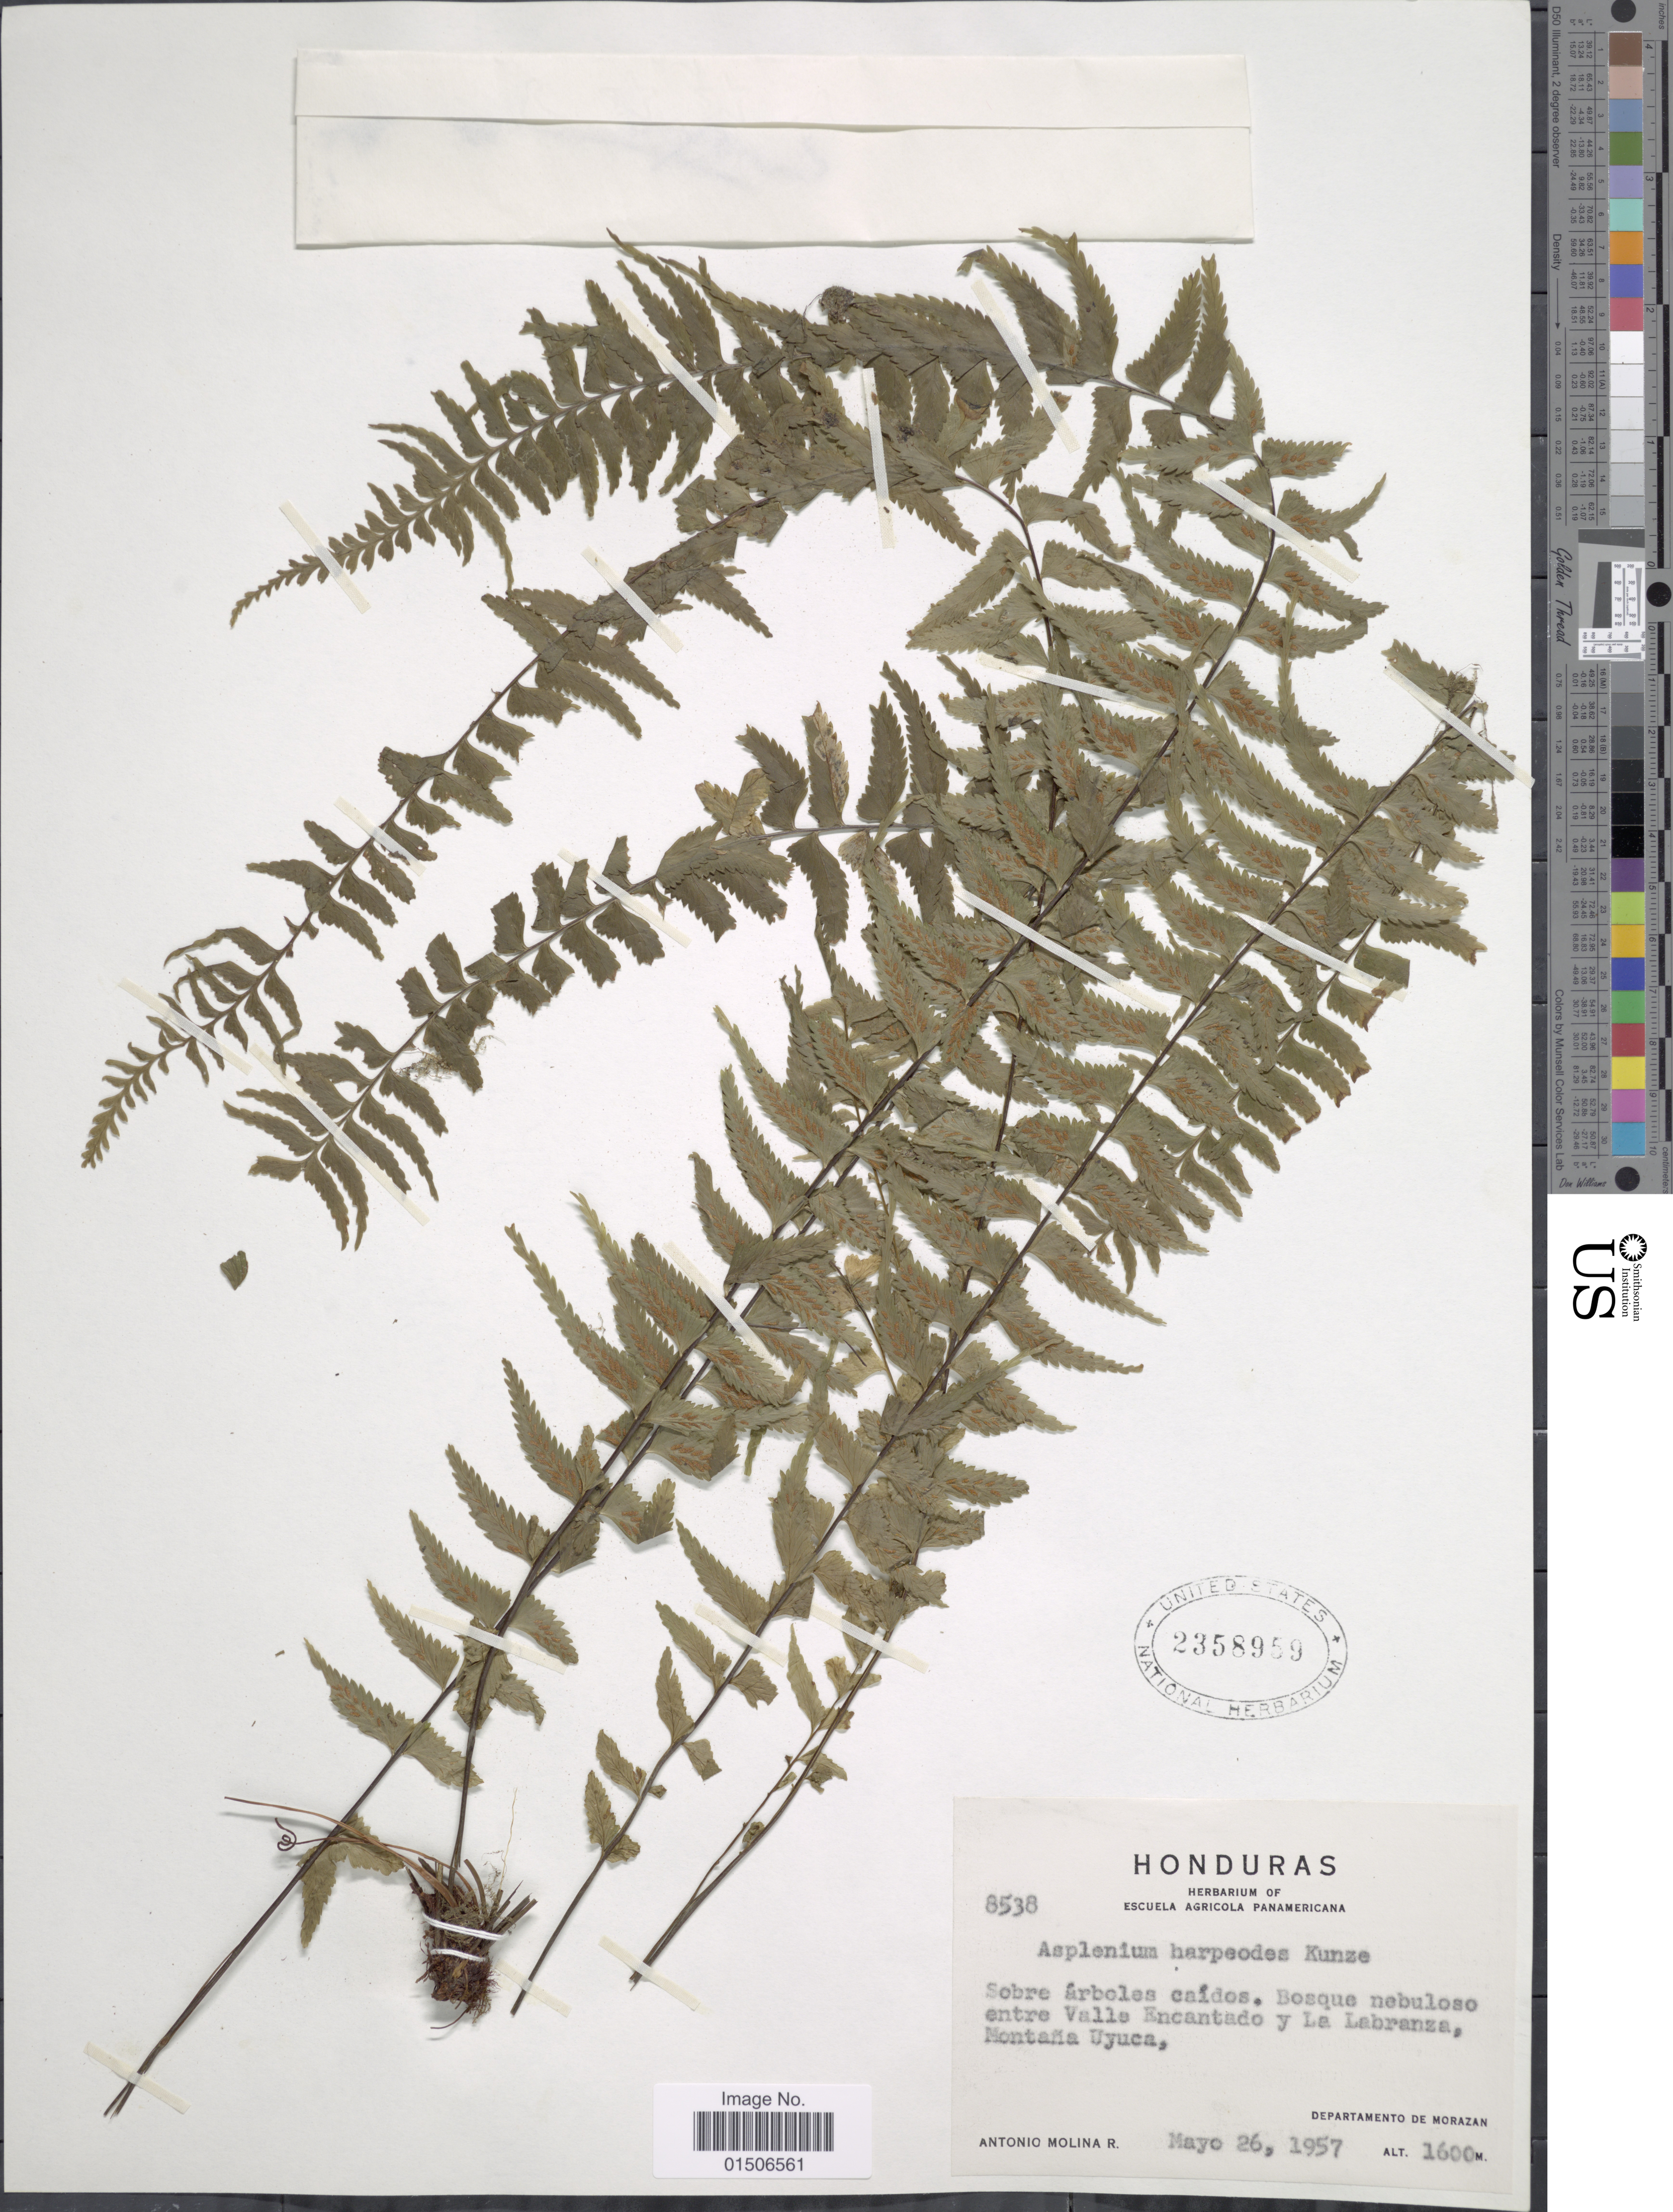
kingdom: Plantae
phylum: Tracheophyta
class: Polypodiopsida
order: Polypodiales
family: Aspleniaceae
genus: Asplenium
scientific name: Asplenium harpeodes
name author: Kunze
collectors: A. Molina R.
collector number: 8538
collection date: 1957-05-26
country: Honduras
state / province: Fco. Morazán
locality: Bosque nebuloso entre Valle Encantado y La Labranza, Montaña Uyuca, Departamento de Morazan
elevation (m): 1600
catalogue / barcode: US 2358959